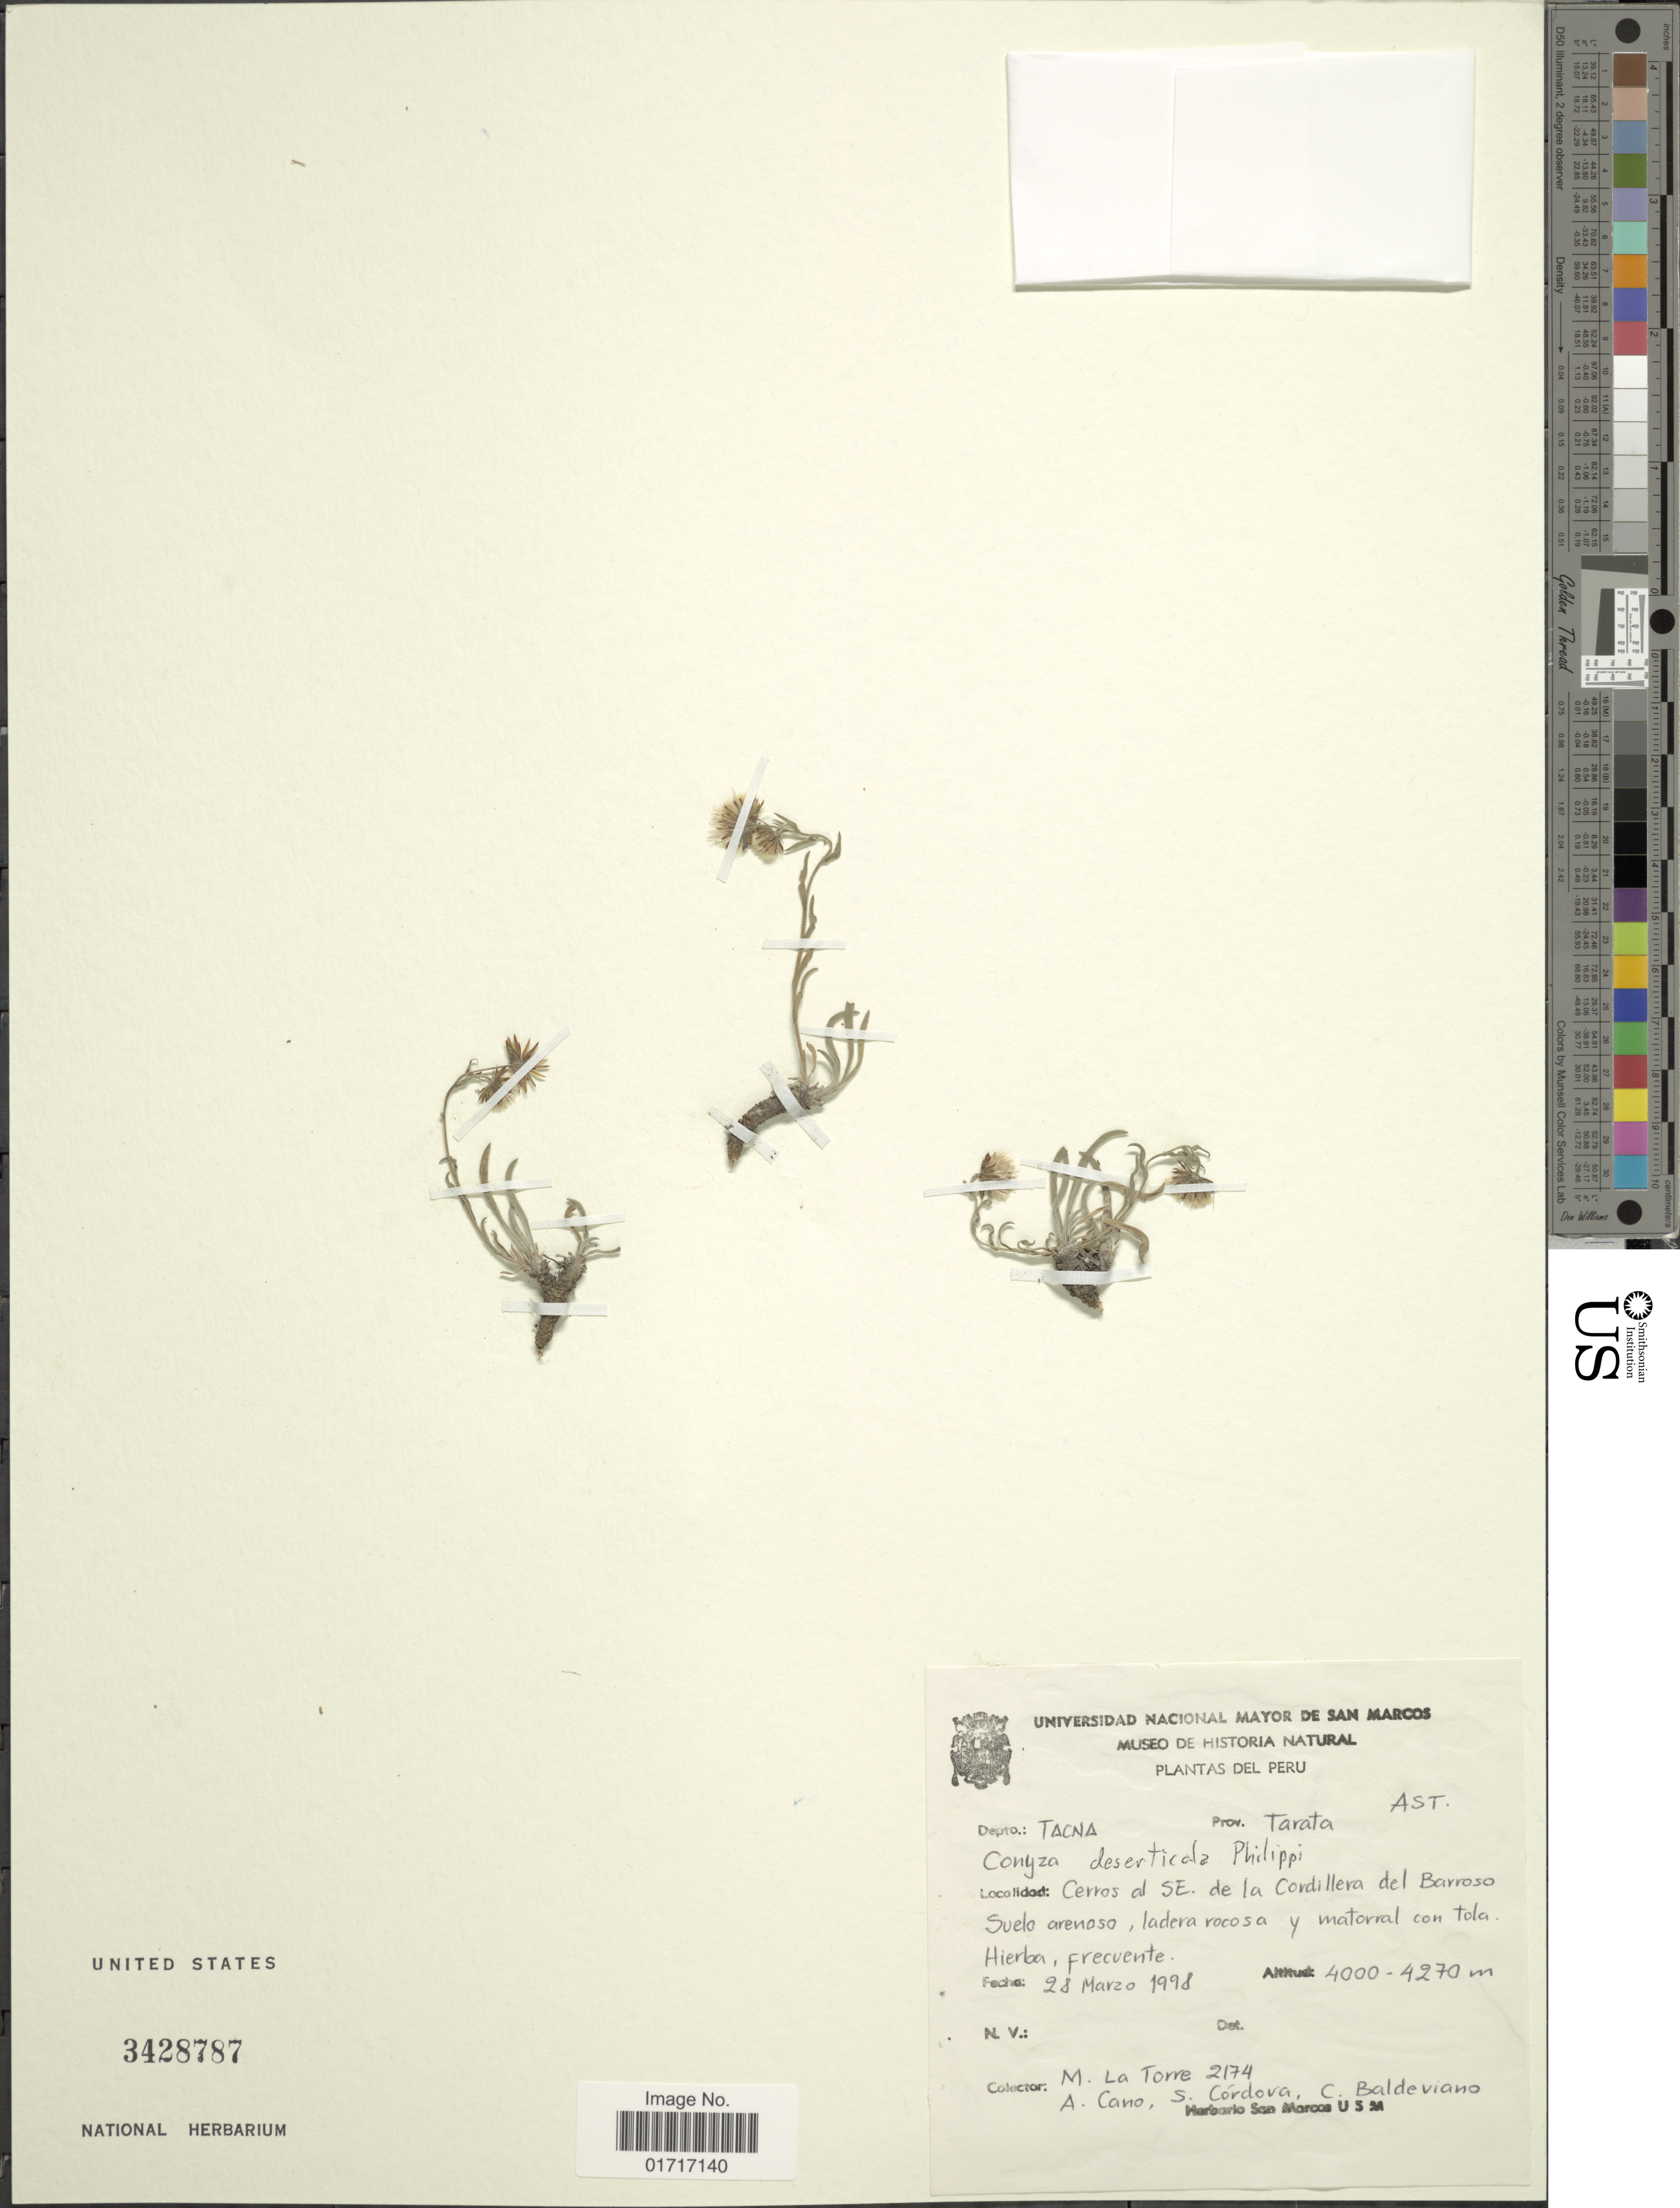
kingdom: Plantae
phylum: Tracheophyta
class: Magnoliopsida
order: Asterales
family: Asteraceae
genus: Conyza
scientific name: Conyza deserticola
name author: Phil.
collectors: M. I. La Torre, A. Cano, S. Cordova & C. Baldevianio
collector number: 2174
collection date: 1998-03-28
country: Peru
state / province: Tacna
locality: Dept: Tacna. Prov. Tarata, Cerros al SE. de la Cordillera del Barroso Suelo arenoso.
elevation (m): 4000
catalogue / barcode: US 3428787